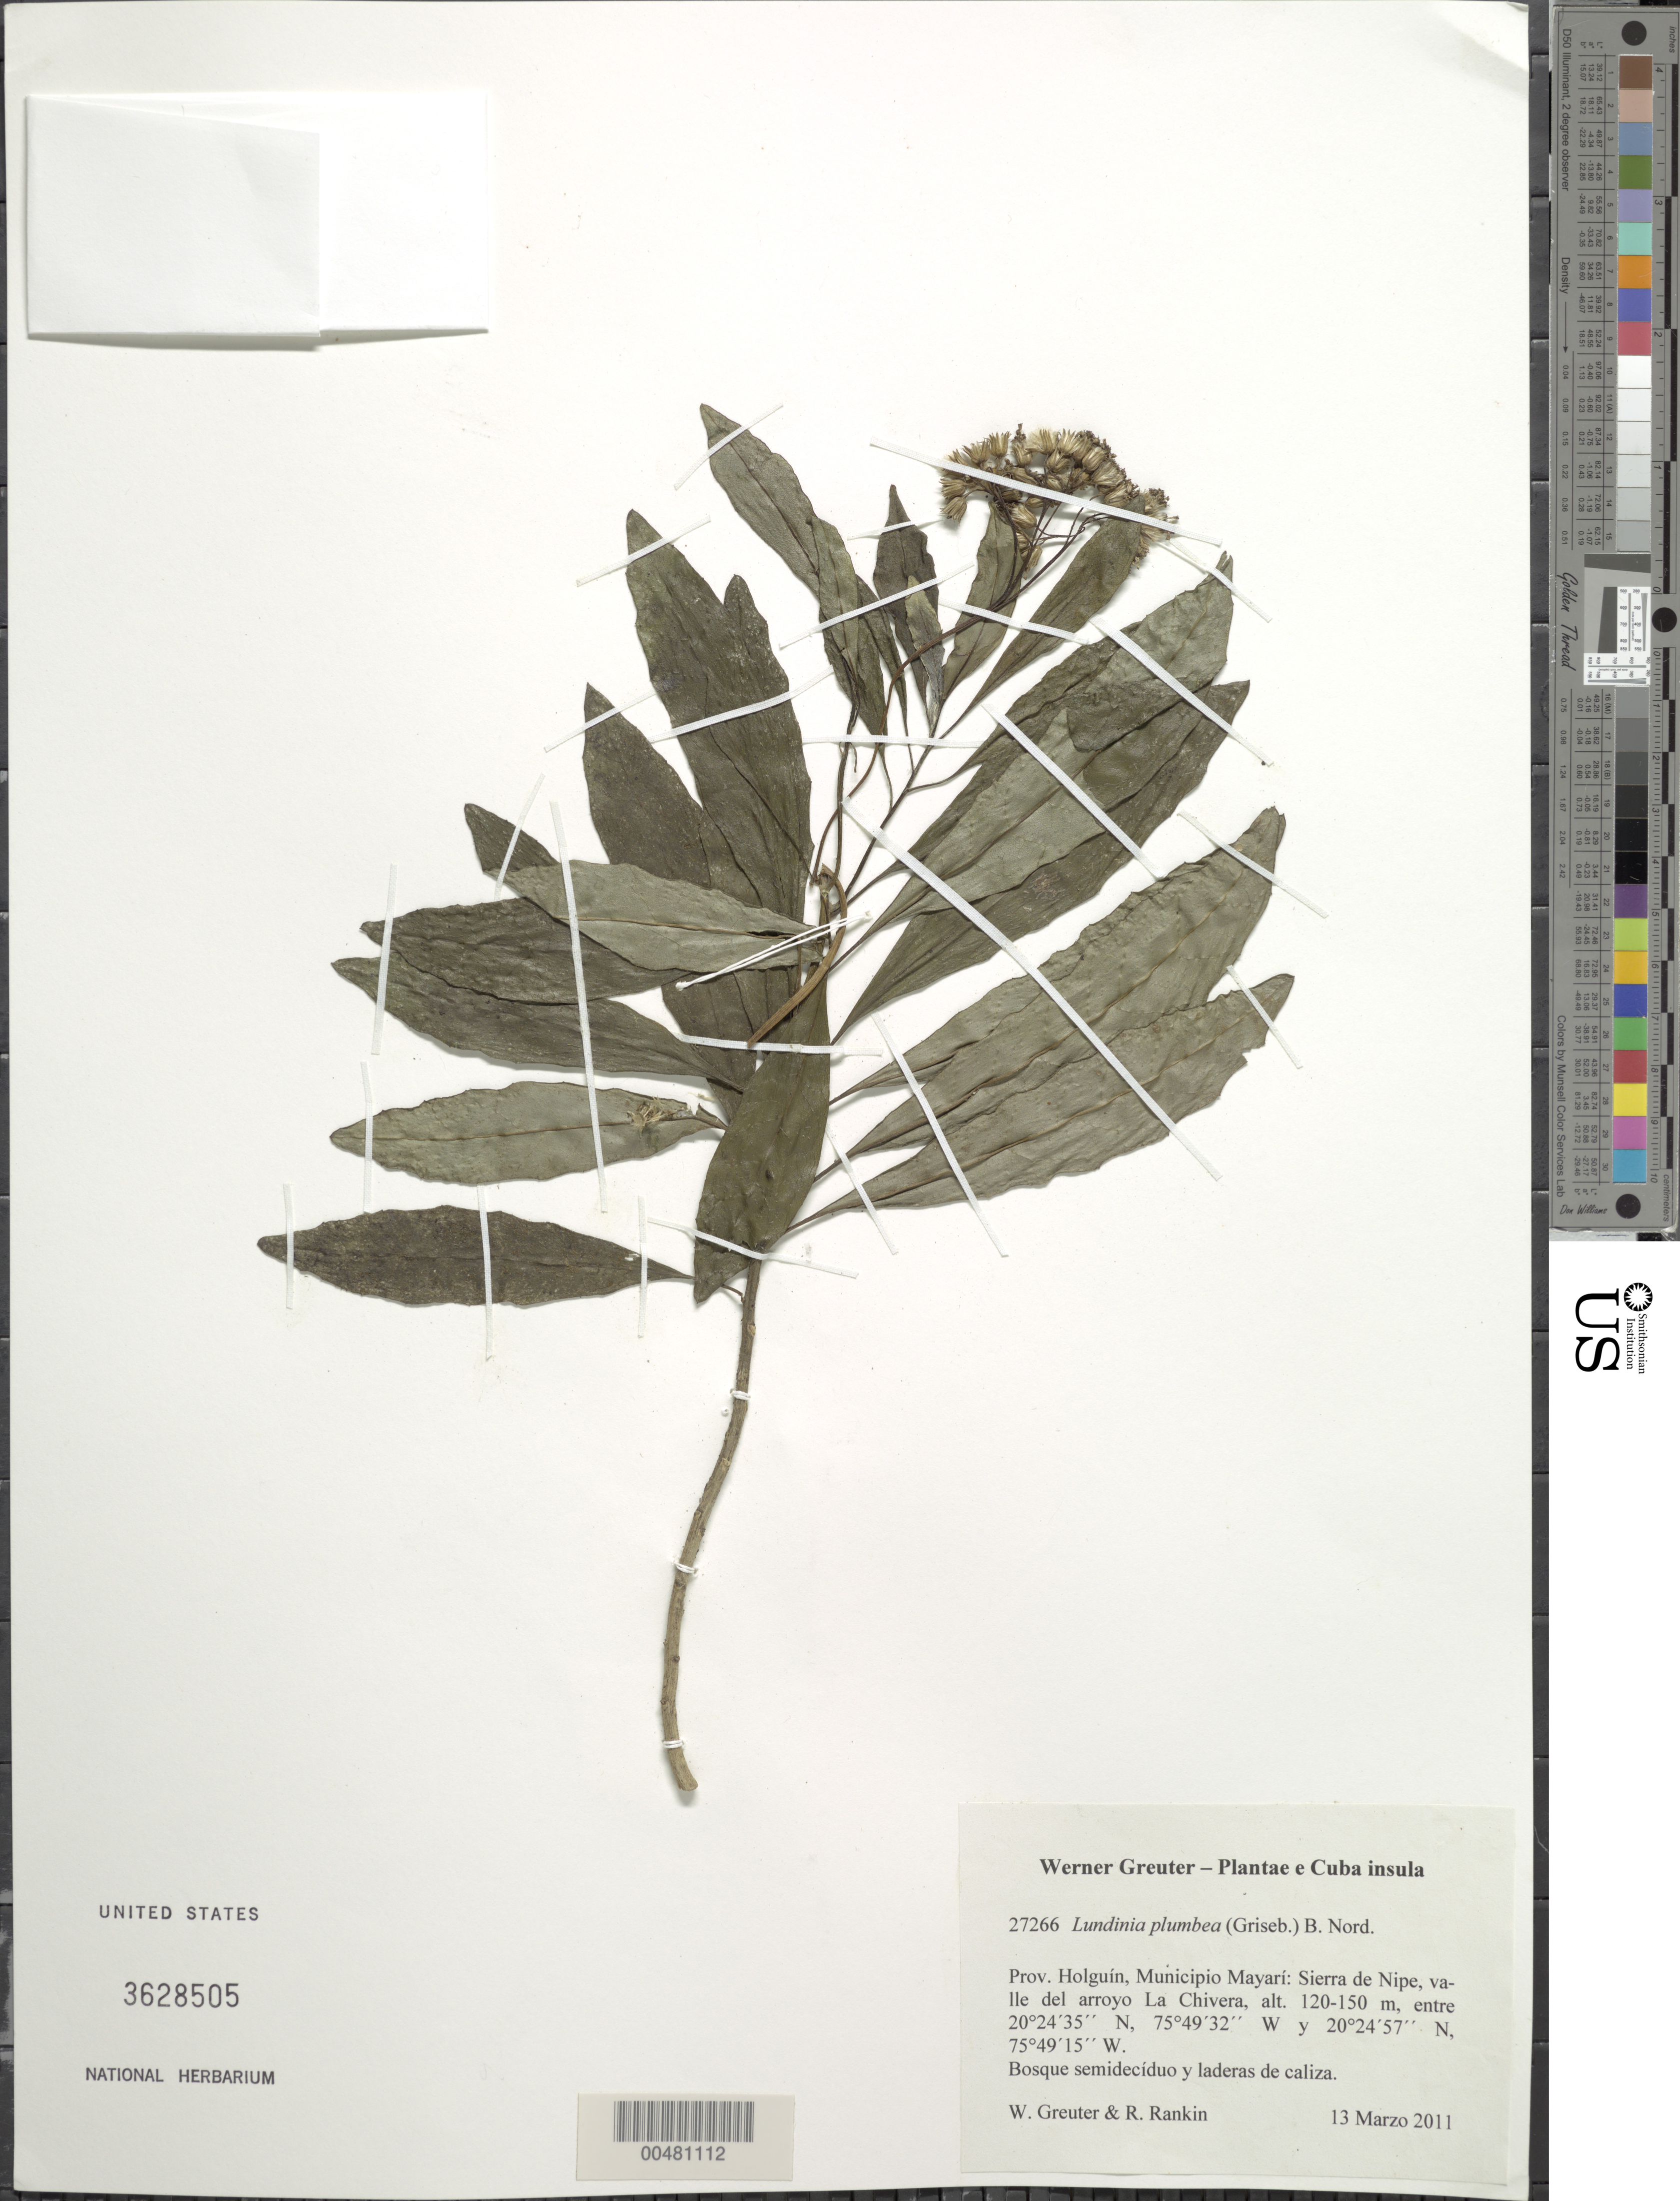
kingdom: Plantae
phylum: Tracheophyta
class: Magnoliopsida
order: Asterales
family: Asteraceae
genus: Senecio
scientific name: Senecio plumbeus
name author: Griseb.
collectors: W. R. Greuter & R. Rankin Rodriguez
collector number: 27266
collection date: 2011-03-13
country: Cuba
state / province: Holguin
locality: Mun. Mayarí, Sierra de Nipe, valle del arroyo La Chivera.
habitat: Bosque semidecíduo y laderas de caliza.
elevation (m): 120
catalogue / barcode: US 3628505